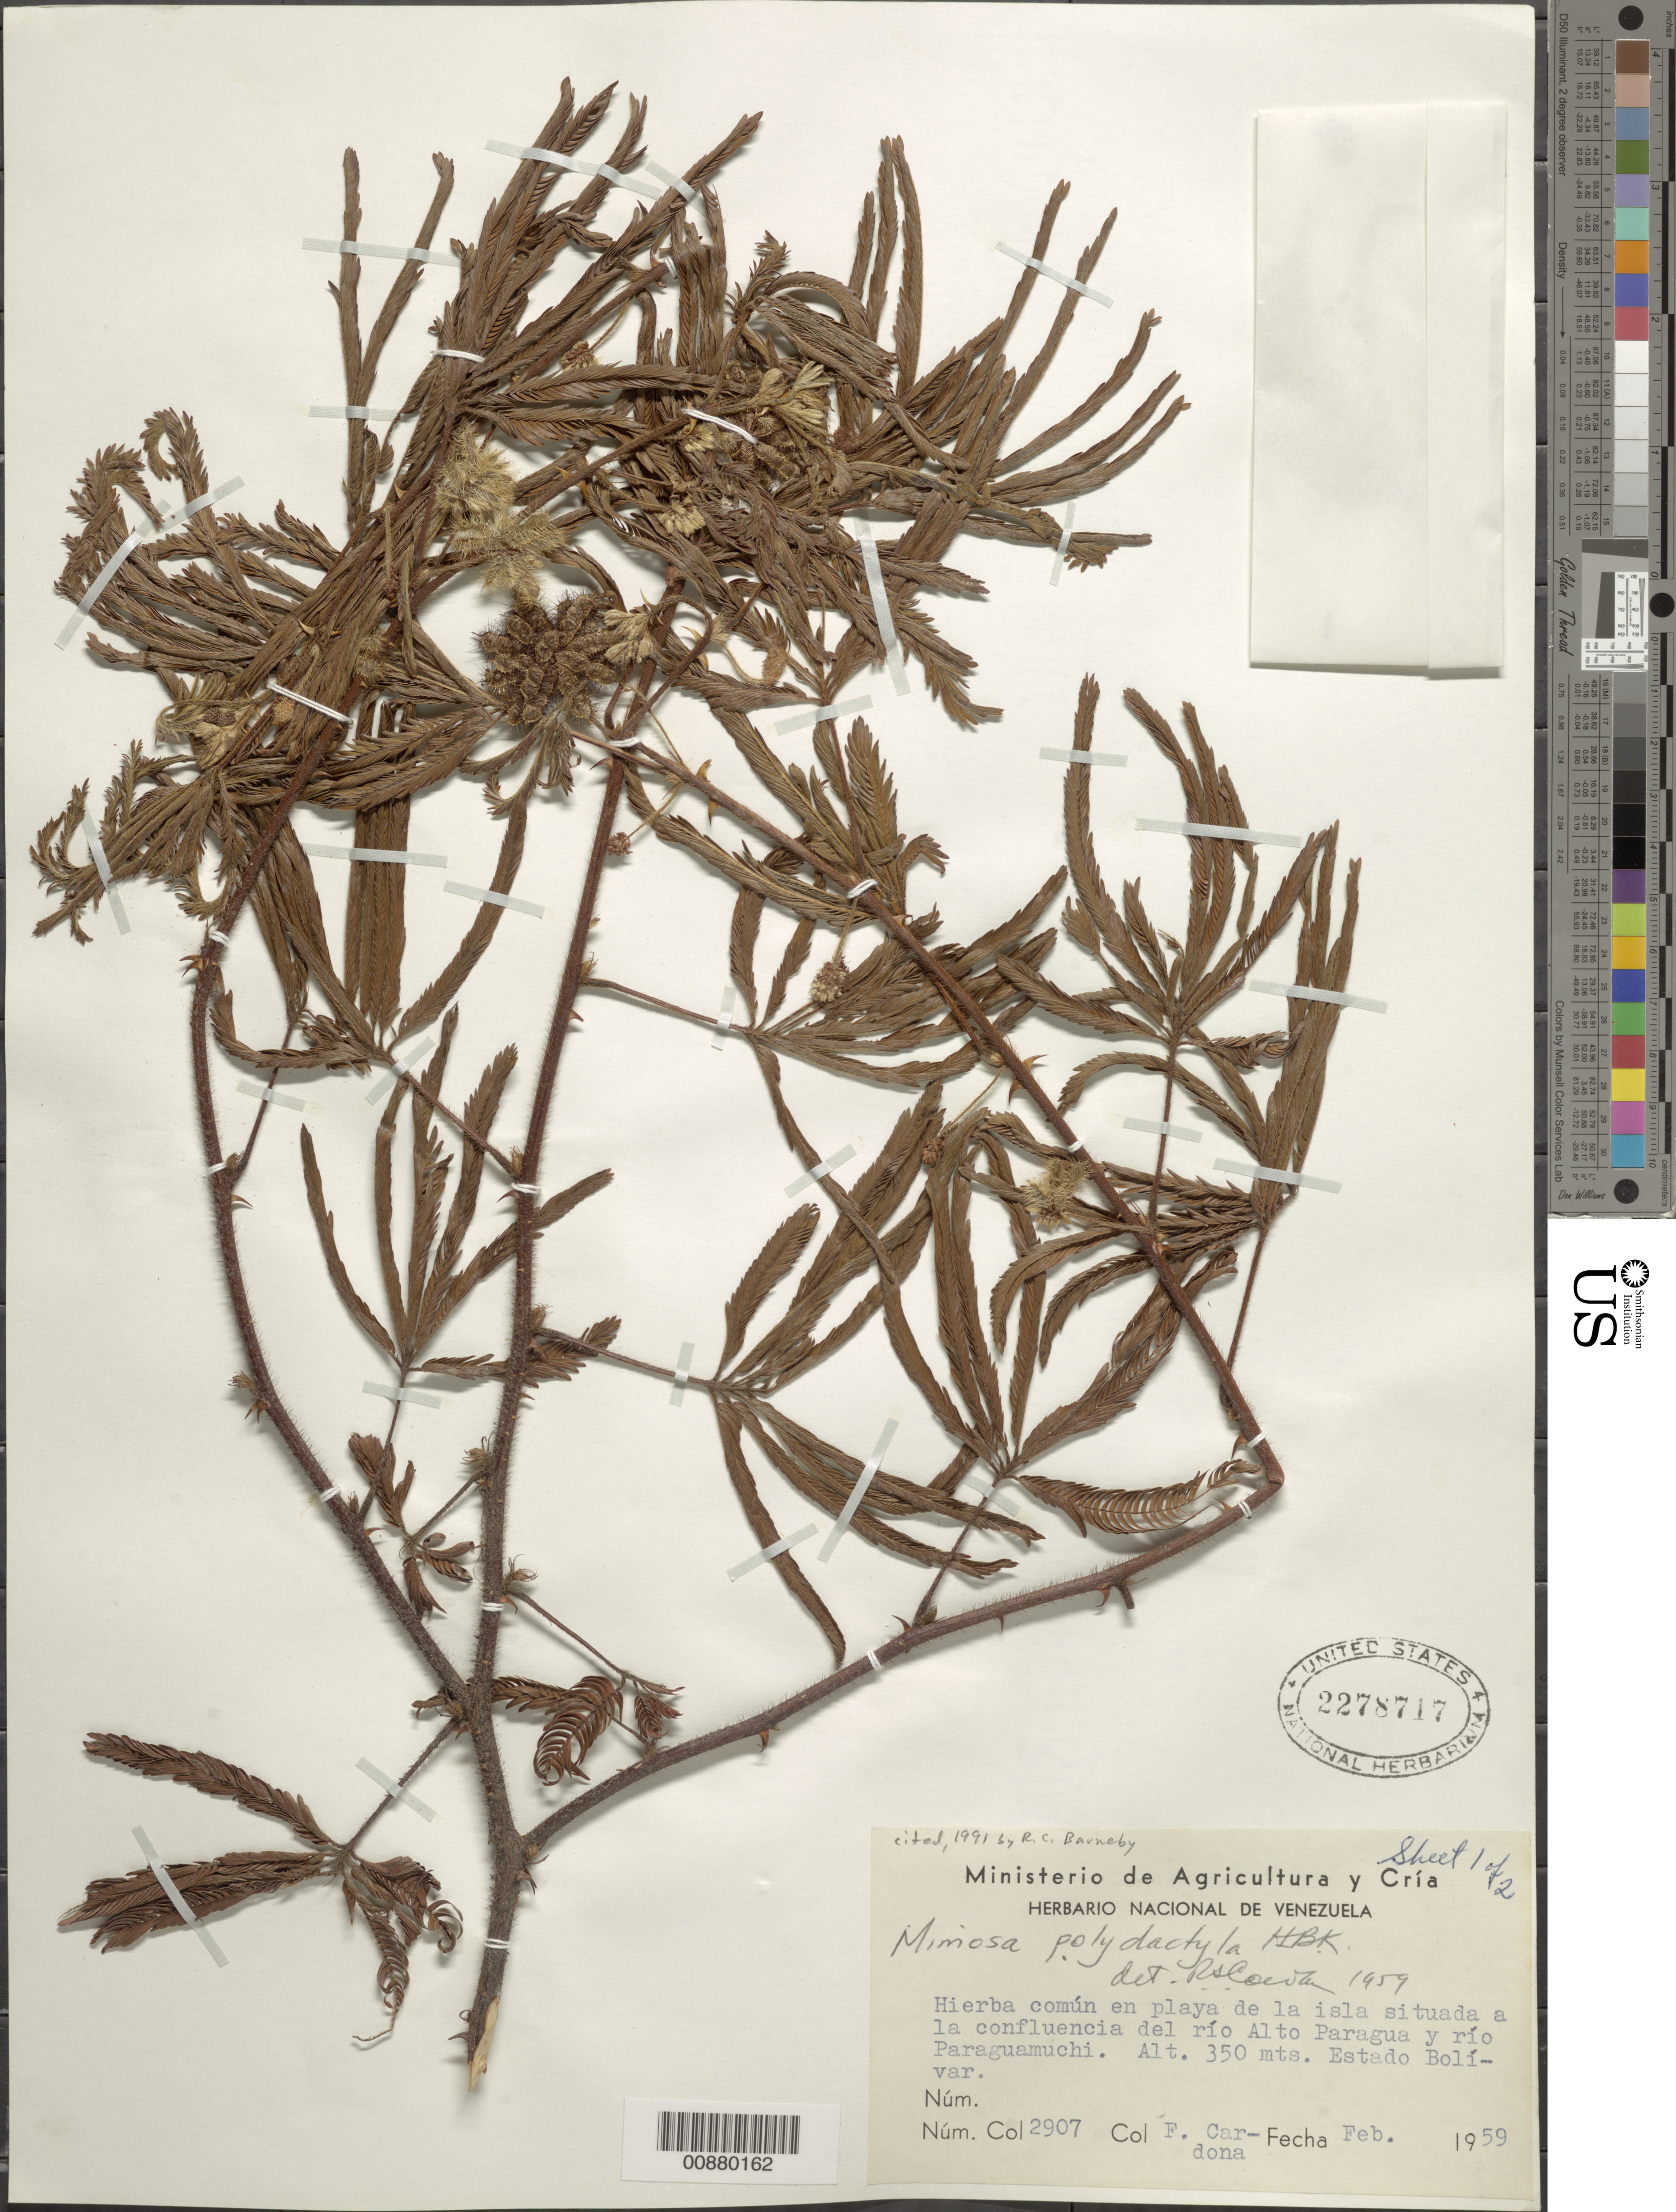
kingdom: Plantae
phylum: Tracheophyta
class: Magnoliopsida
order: Fabales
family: Fabaceae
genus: Mimosa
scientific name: Mimosa polydactyla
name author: Humb. & Bonpl. ex Willd.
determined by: Cowan, R. S.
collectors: F. Cardona Puig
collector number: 2907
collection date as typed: Feb-62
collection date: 1962-02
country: Venezuela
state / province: Amazonas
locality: Alto Río Paragua, confluencia rio Paraguamuchi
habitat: Playa, isla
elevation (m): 350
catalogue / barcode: US 2278717